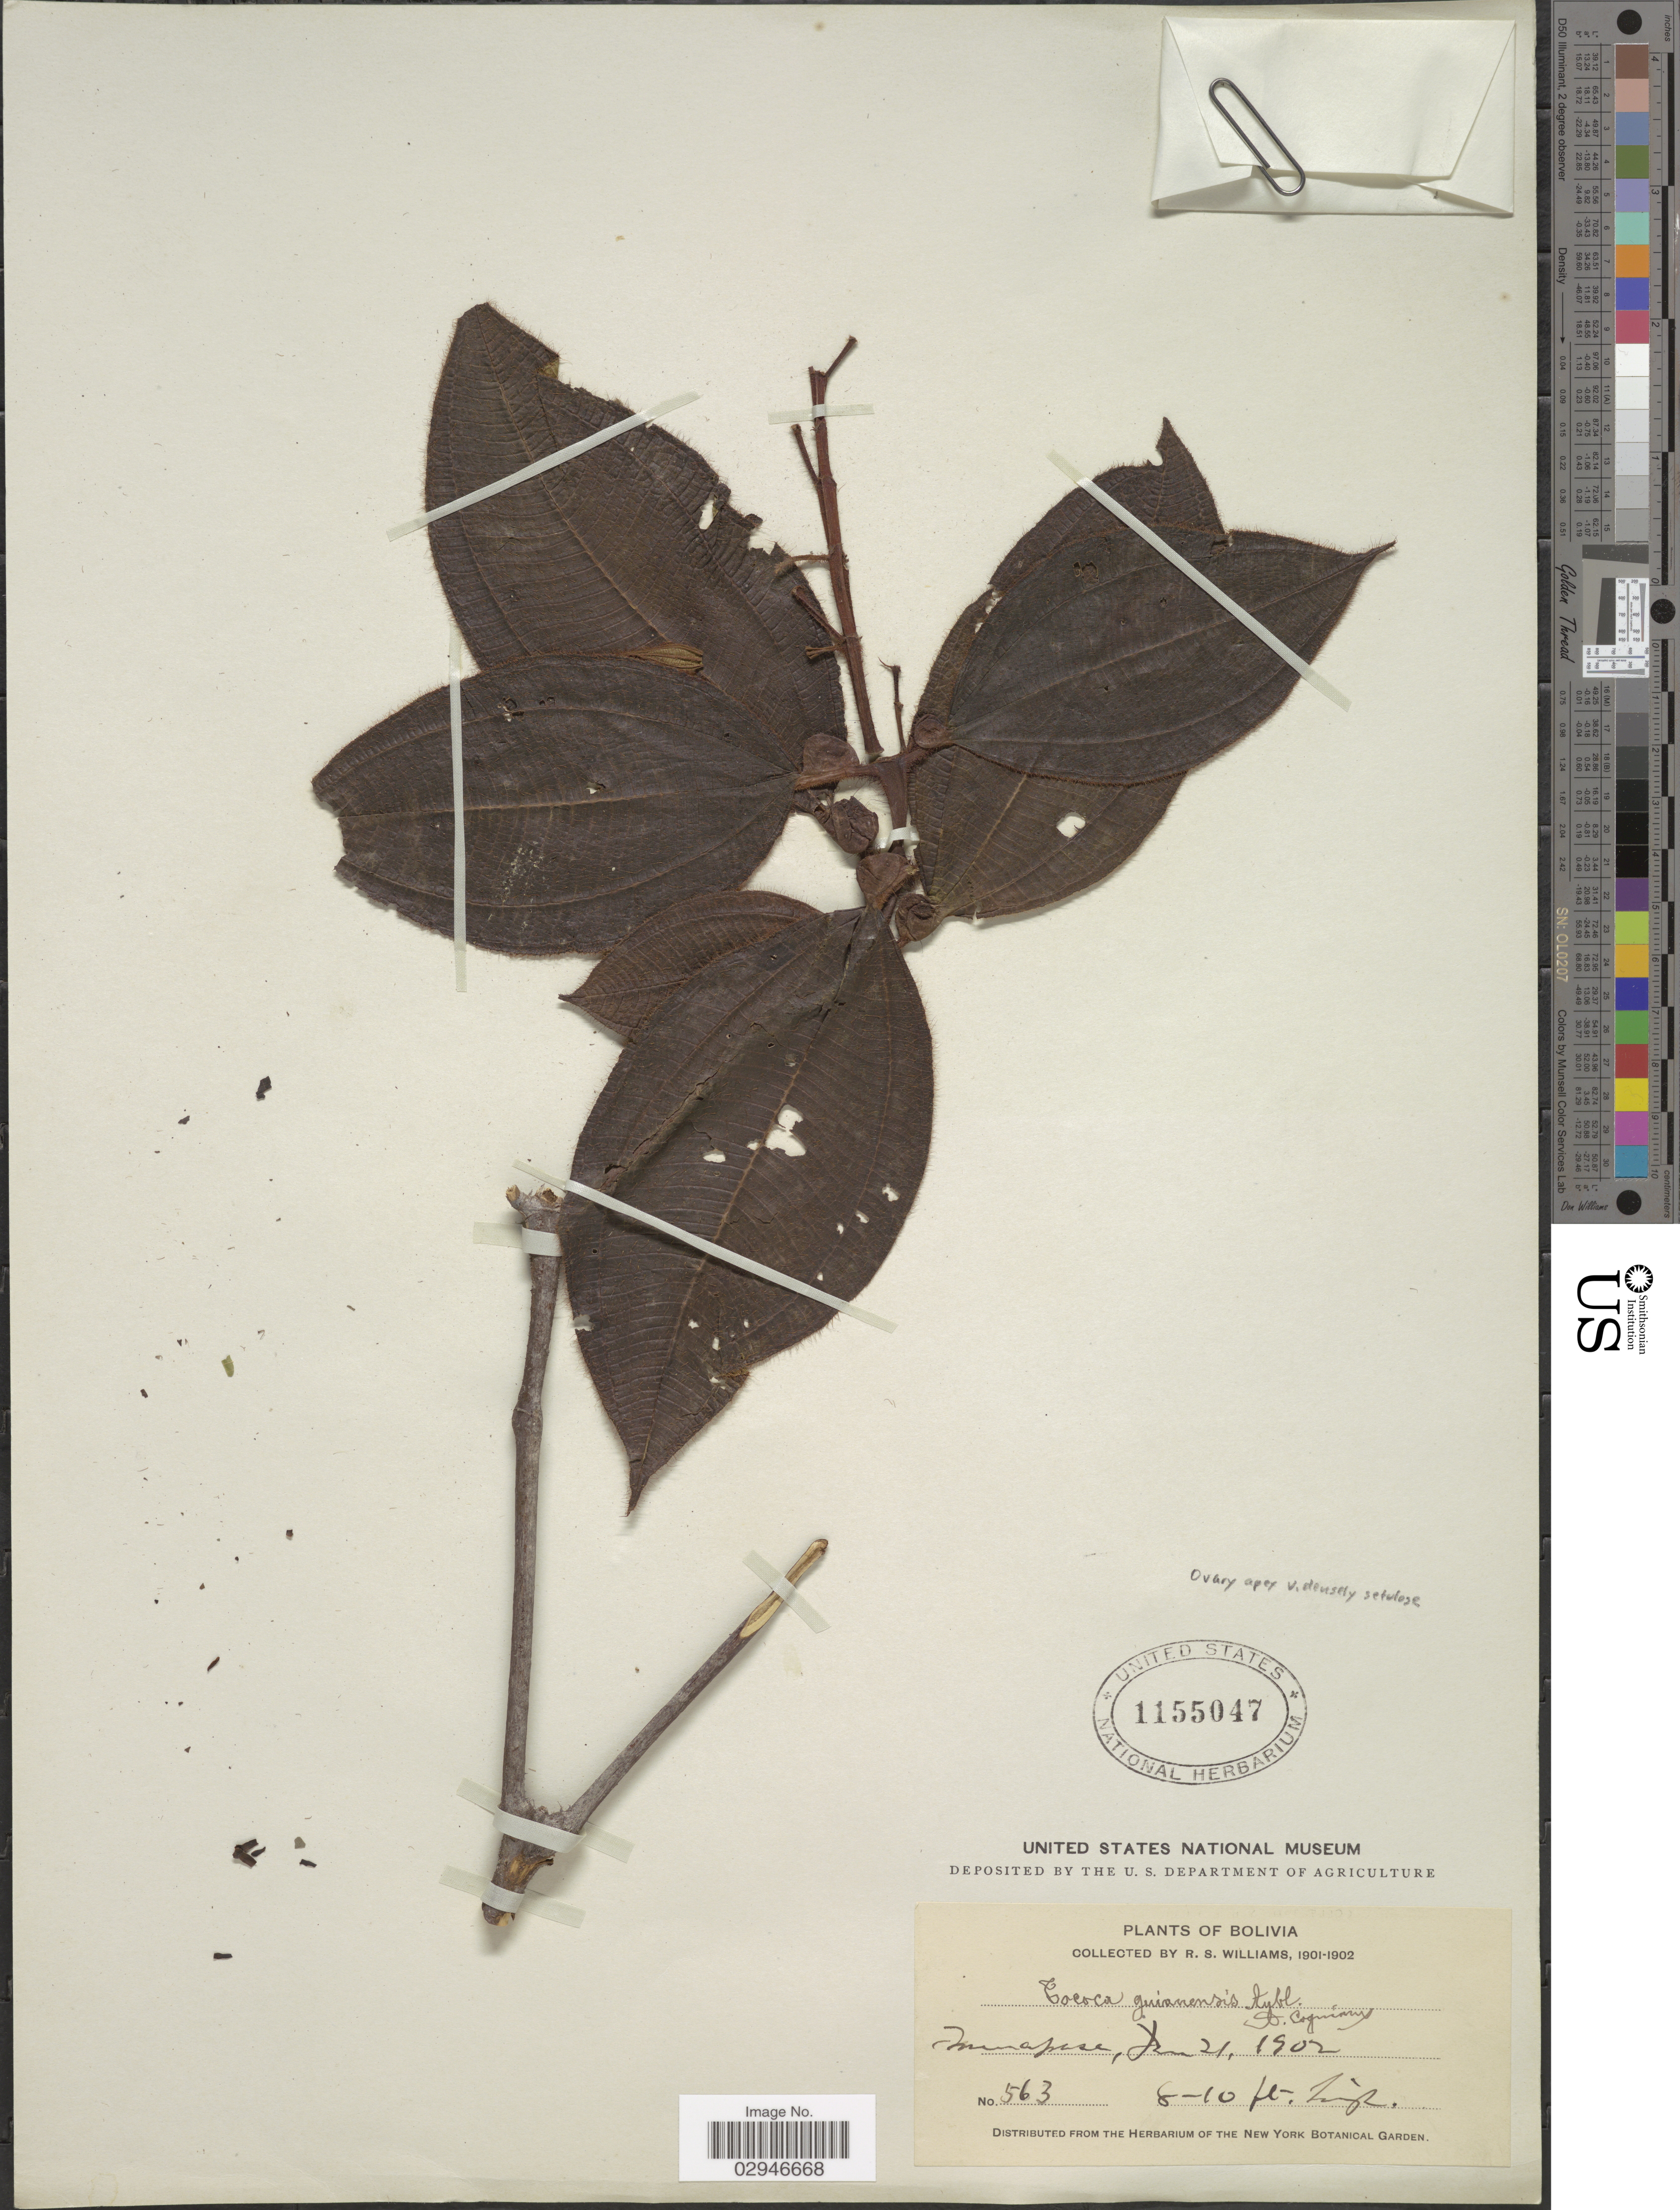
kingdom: Plantae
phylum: Tracheophyta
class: Magnoliopsida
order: Myrtales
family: Melastomataceae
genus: Tococa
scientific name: Tococa guianensis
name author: Aubl.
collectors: R. S. Williams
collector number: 563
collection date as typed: Jan 21, 1902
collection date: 1902-01-21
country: Bolivia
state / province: La Paz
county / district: Iturralde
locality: Tumupasa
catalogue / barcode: US 1155047